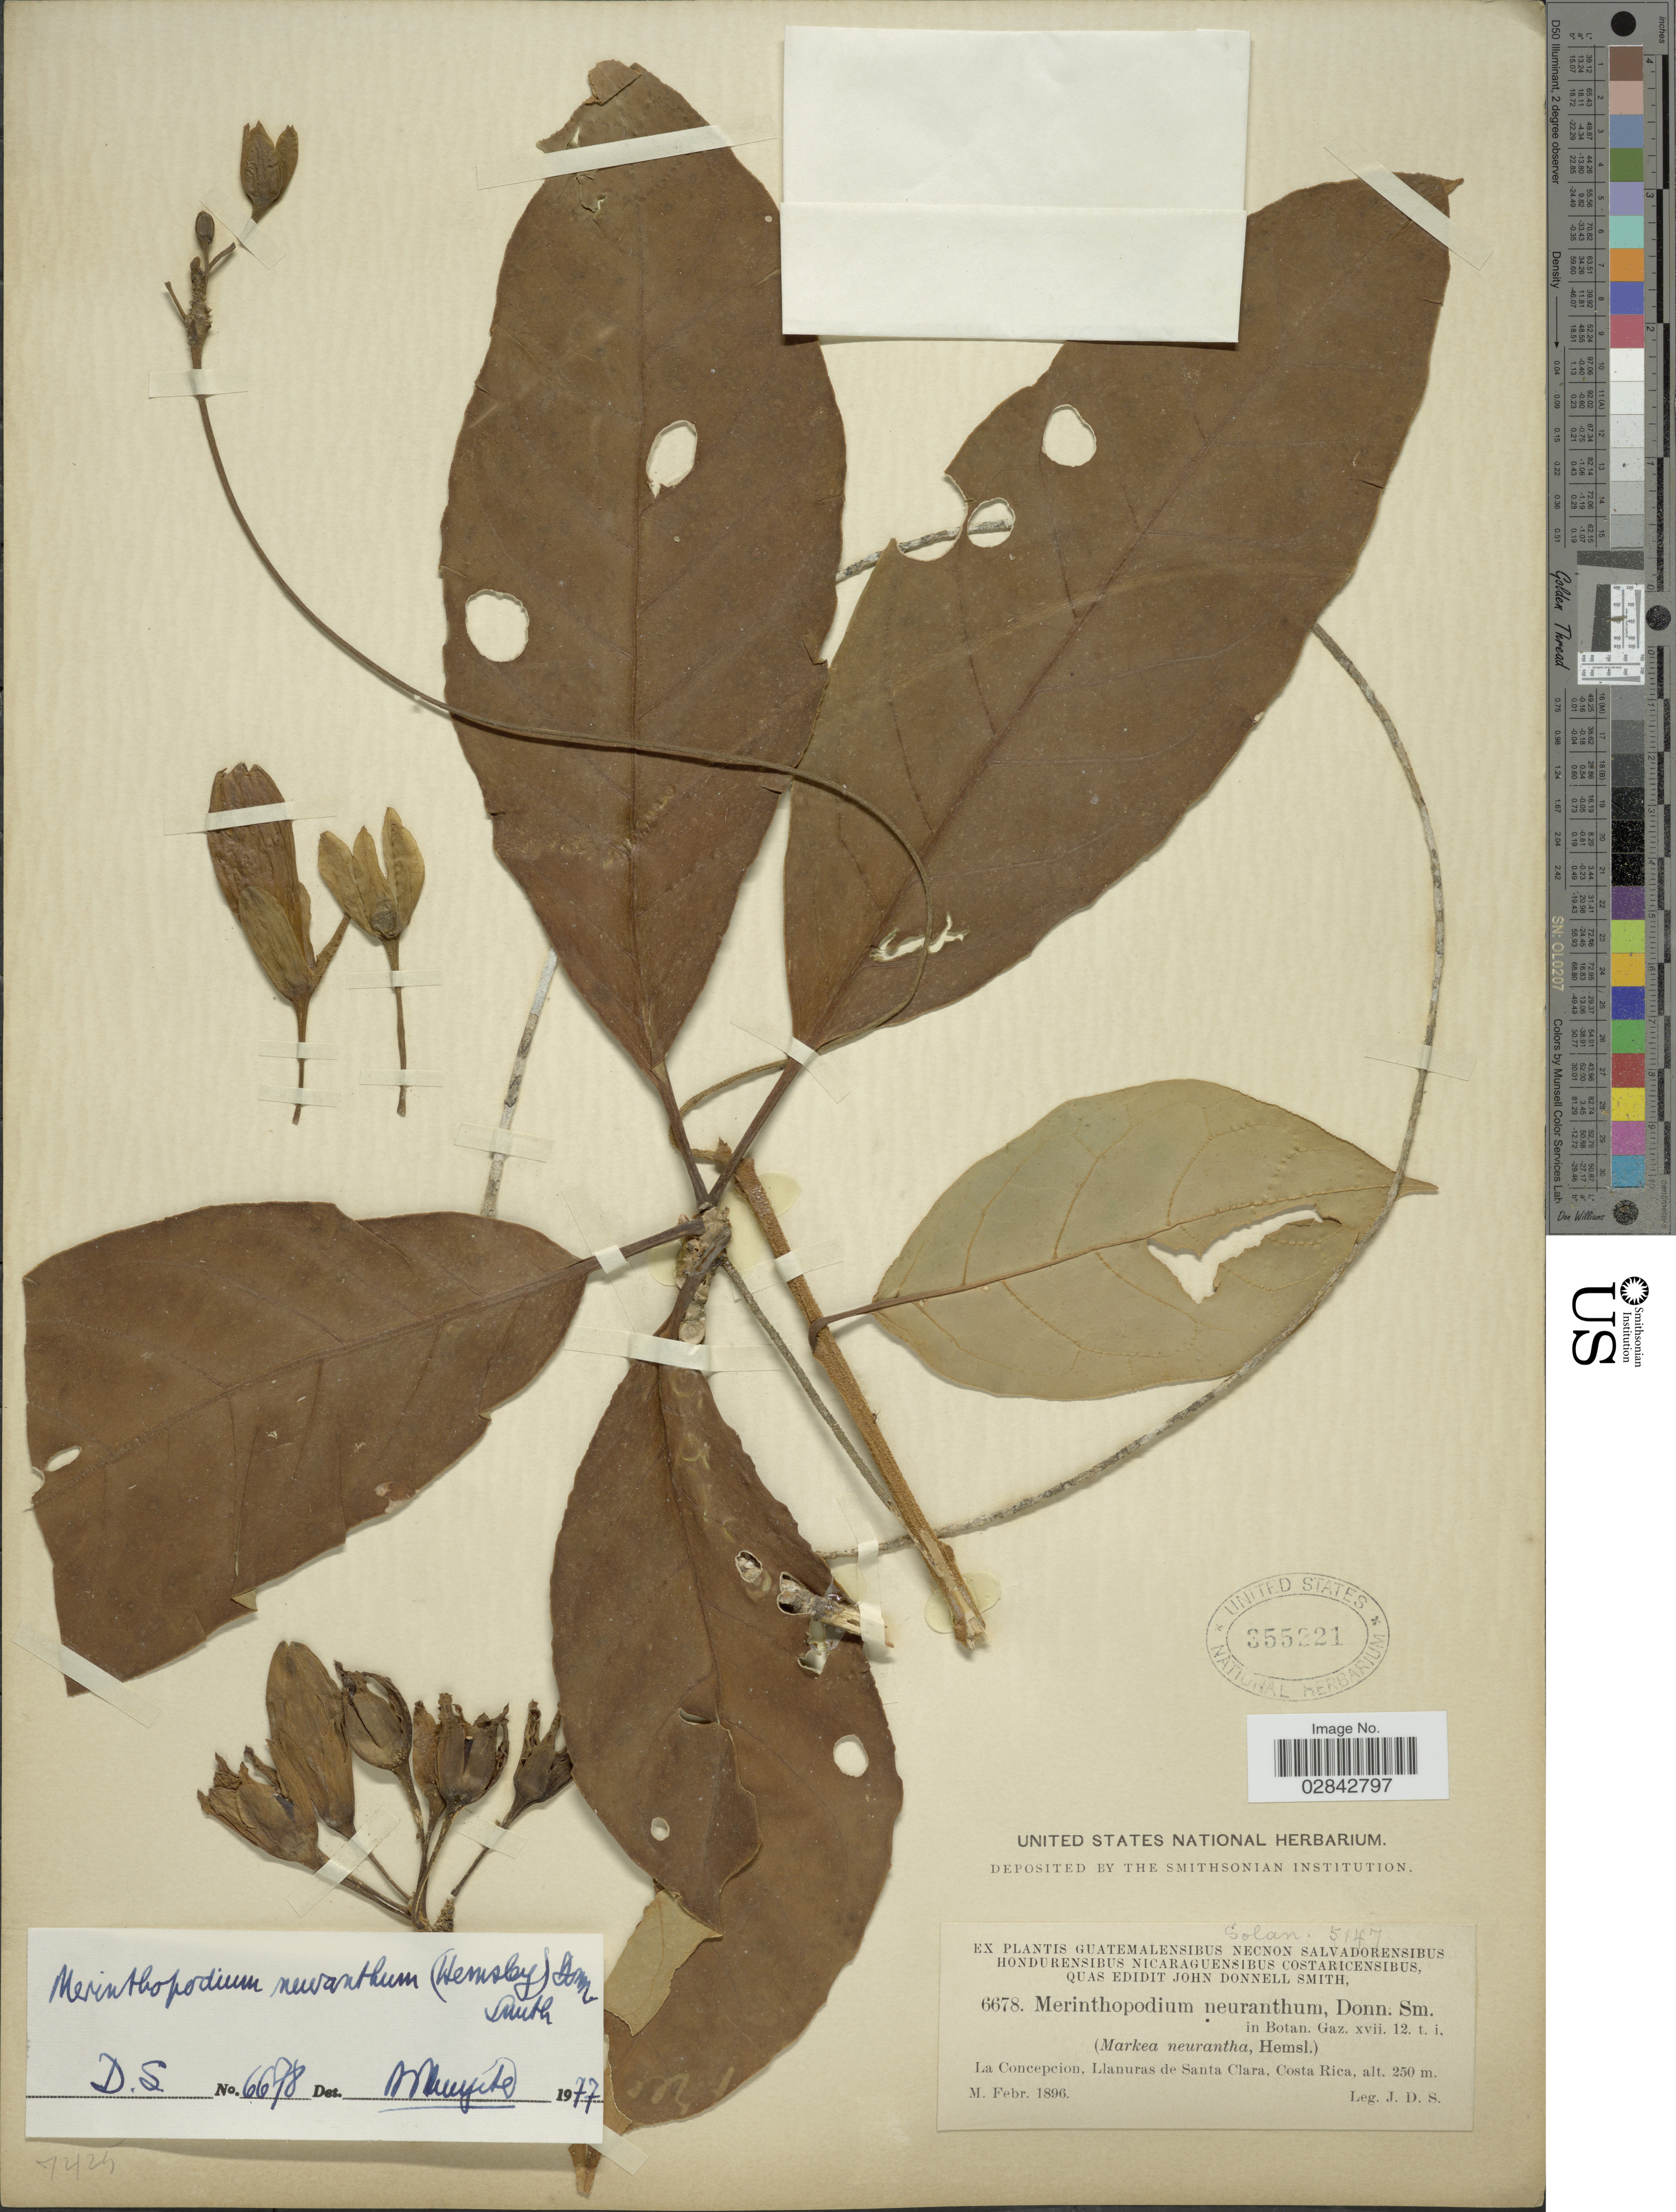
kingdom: Plantae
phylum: Tracheophyta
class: Magnoliopsida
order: Solanales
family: Solanaceae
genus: Markea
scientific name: Markea neurantha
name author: Hemsl.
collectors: J. Donnell Smith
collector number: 6678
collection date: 1896-02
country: Costa Rica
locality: La Concepcion, Llanuras de Santa Clara.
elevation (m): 250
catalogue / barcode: US 355221